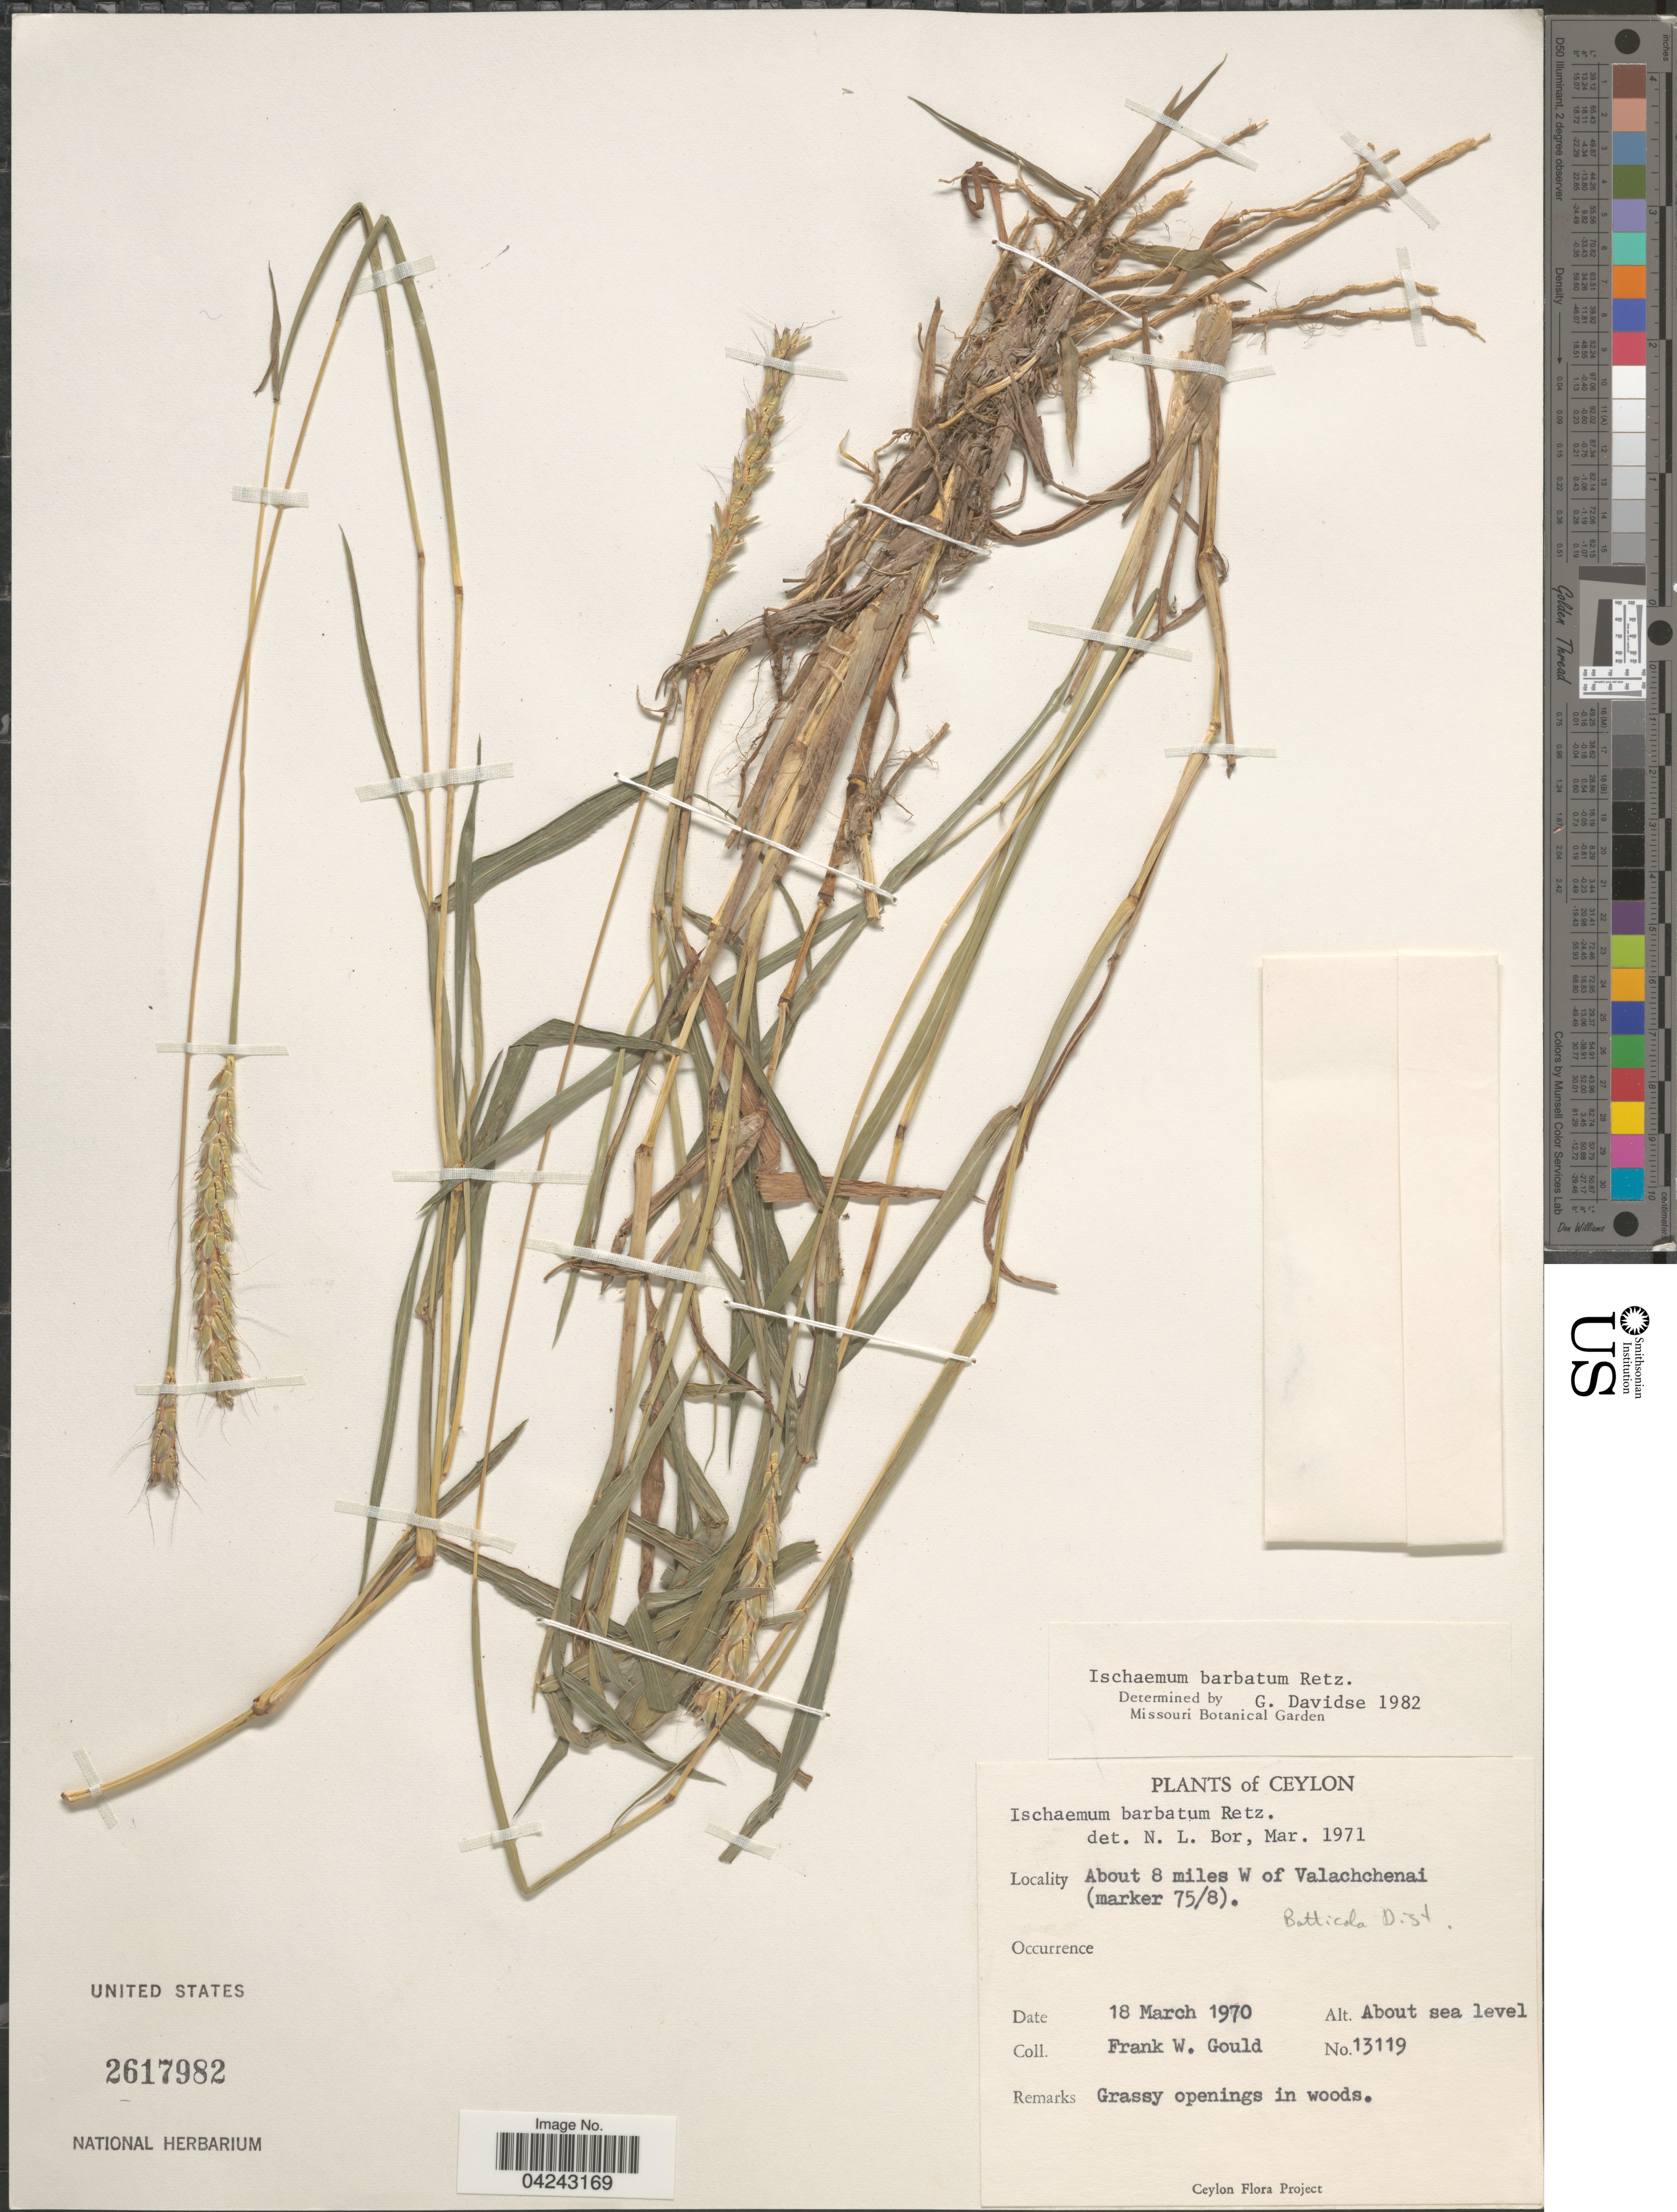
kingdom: Plantae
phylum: Tracheophyta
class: Liliopsida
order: Poales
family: Poaceae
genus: Ischaemum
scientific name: Ischaemum barbatum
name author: Blume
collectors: F. W. Gould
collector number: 13119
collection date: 1970-03-18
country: Sri Lanka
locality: Ceylon. About 8 miles W of Valachchenai (marker 75/8).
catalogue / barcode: US 2617982